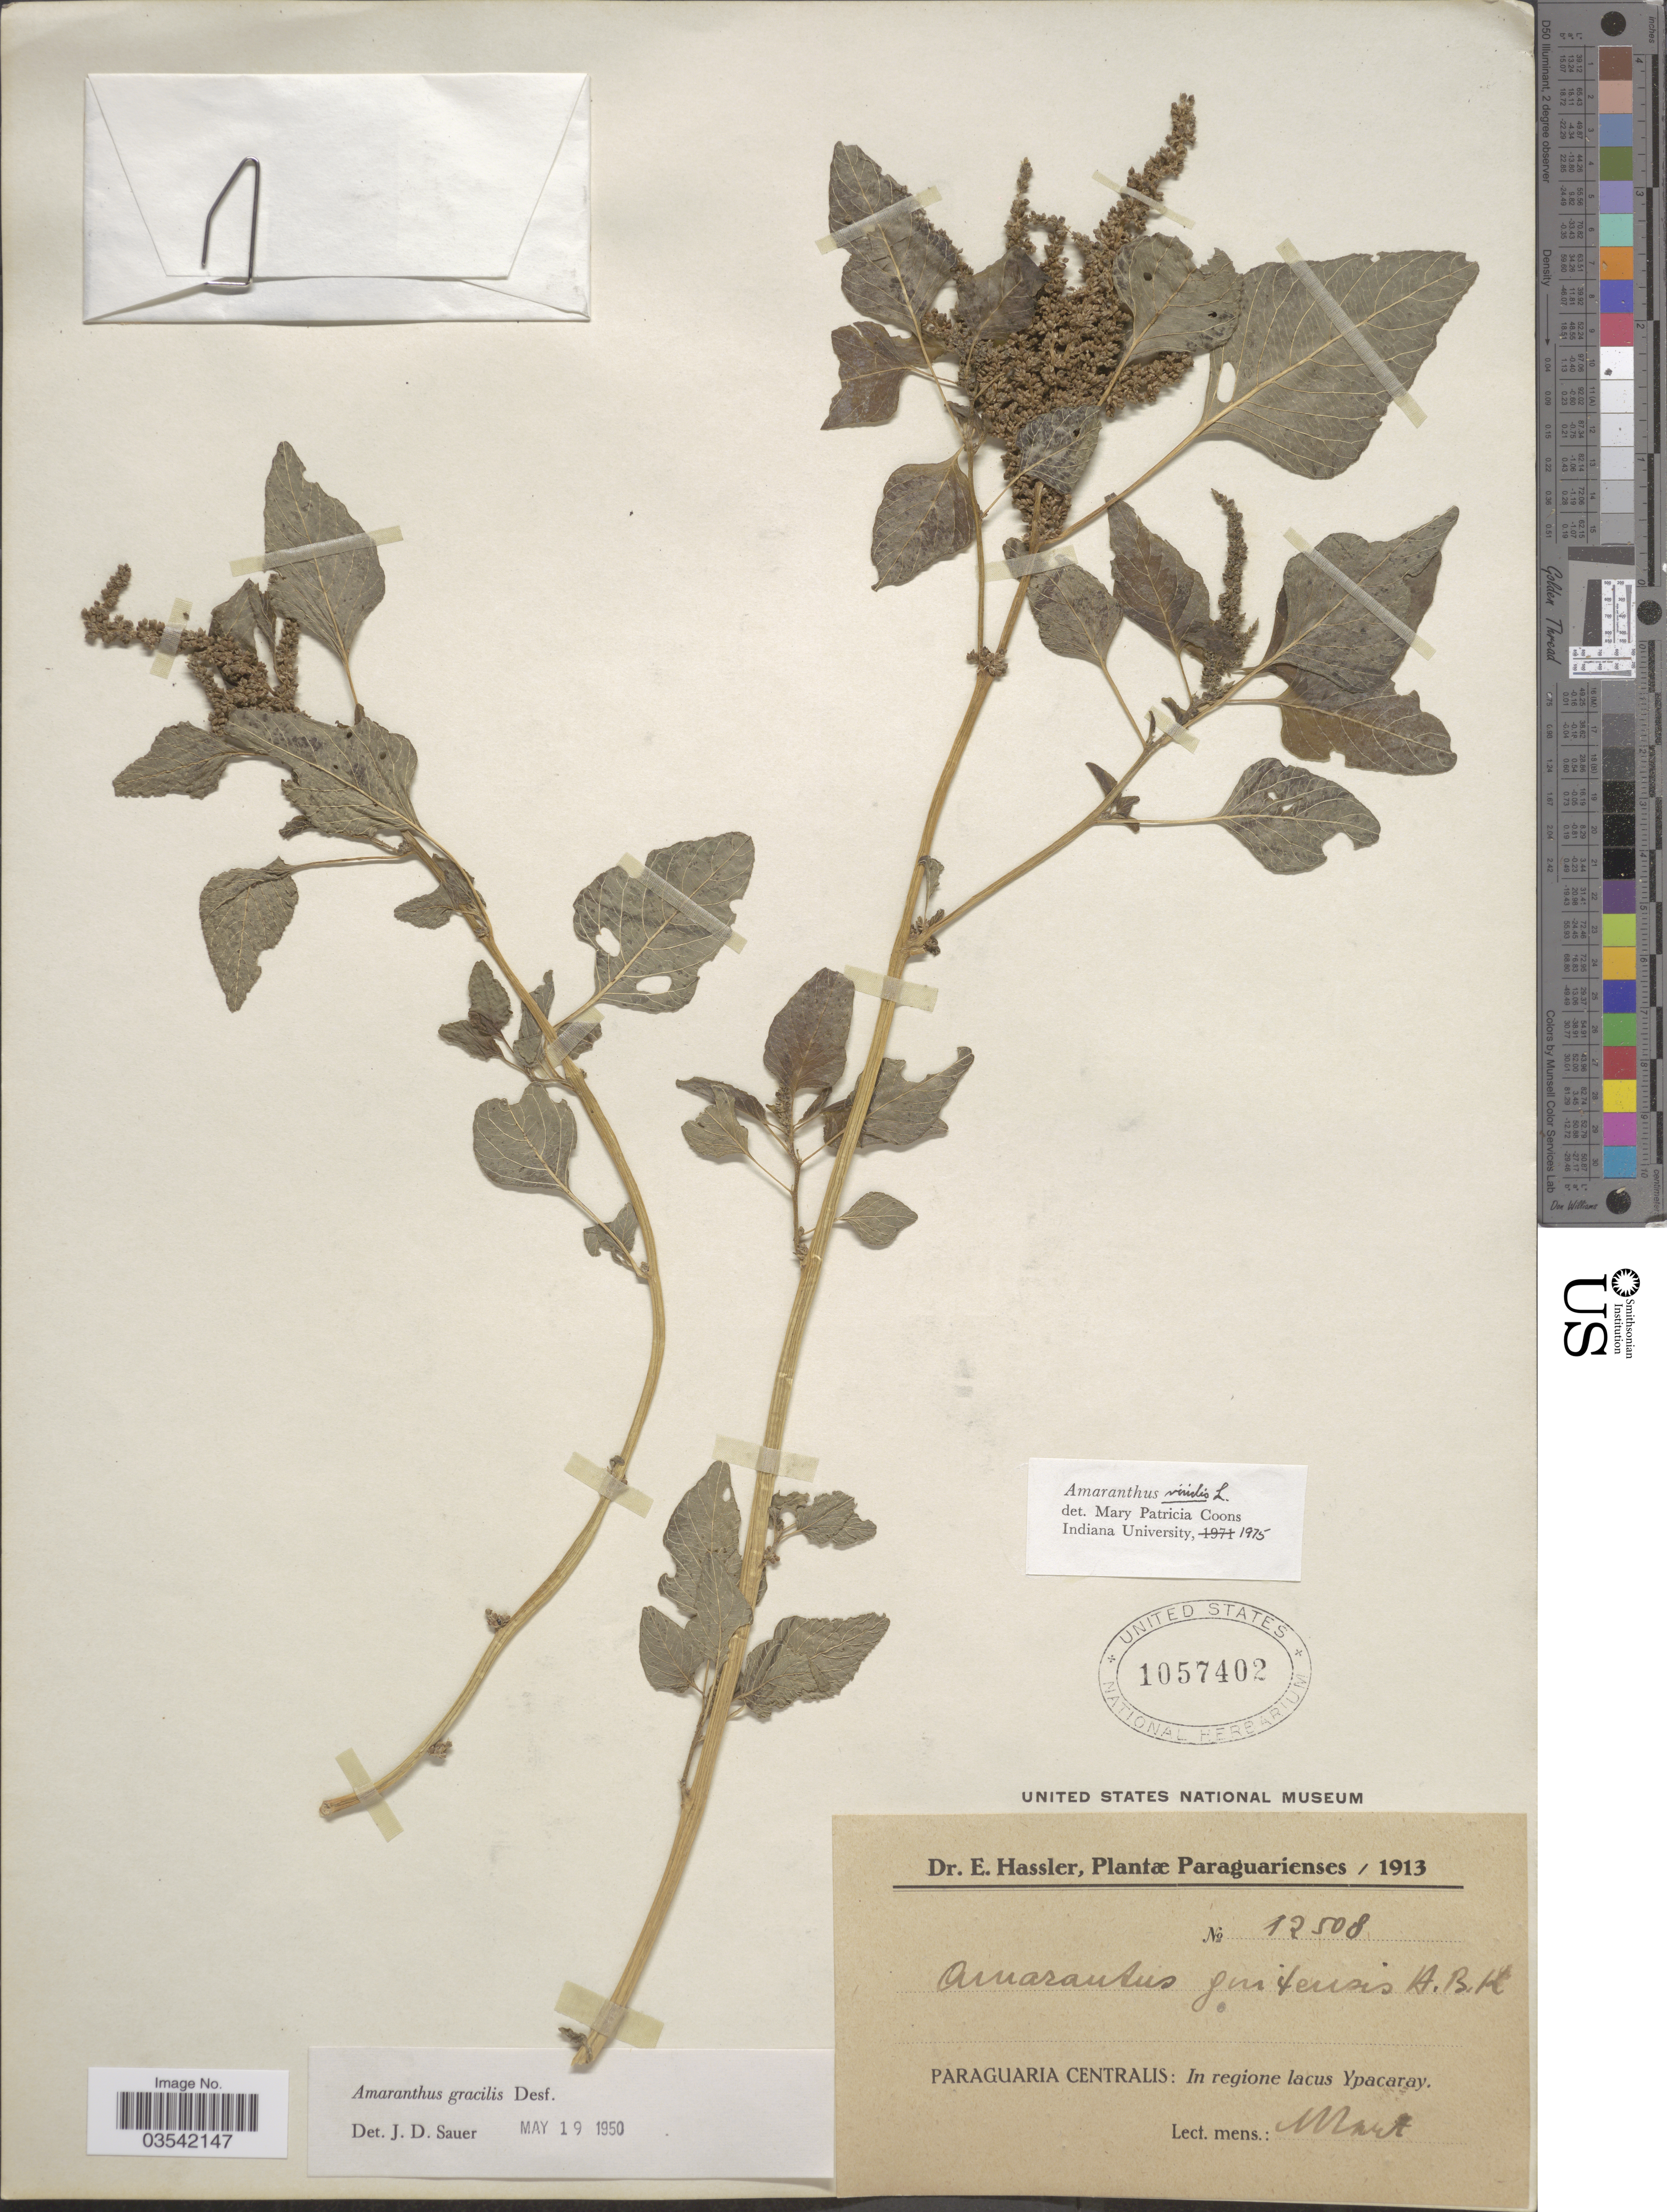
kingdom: Plantae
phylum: Tracheophyta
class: Magnoliopsida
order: Caryophyllales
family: Amaranthaceae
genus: Amaranthus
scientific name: Amaranthus viridis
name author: L.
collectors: E. Hassler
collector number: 12508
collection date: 1913-03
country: Paraguay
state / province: Paraguari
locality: Paraguaria Centralis: In regione lacus Ypacaray.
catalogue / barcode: US 1057402